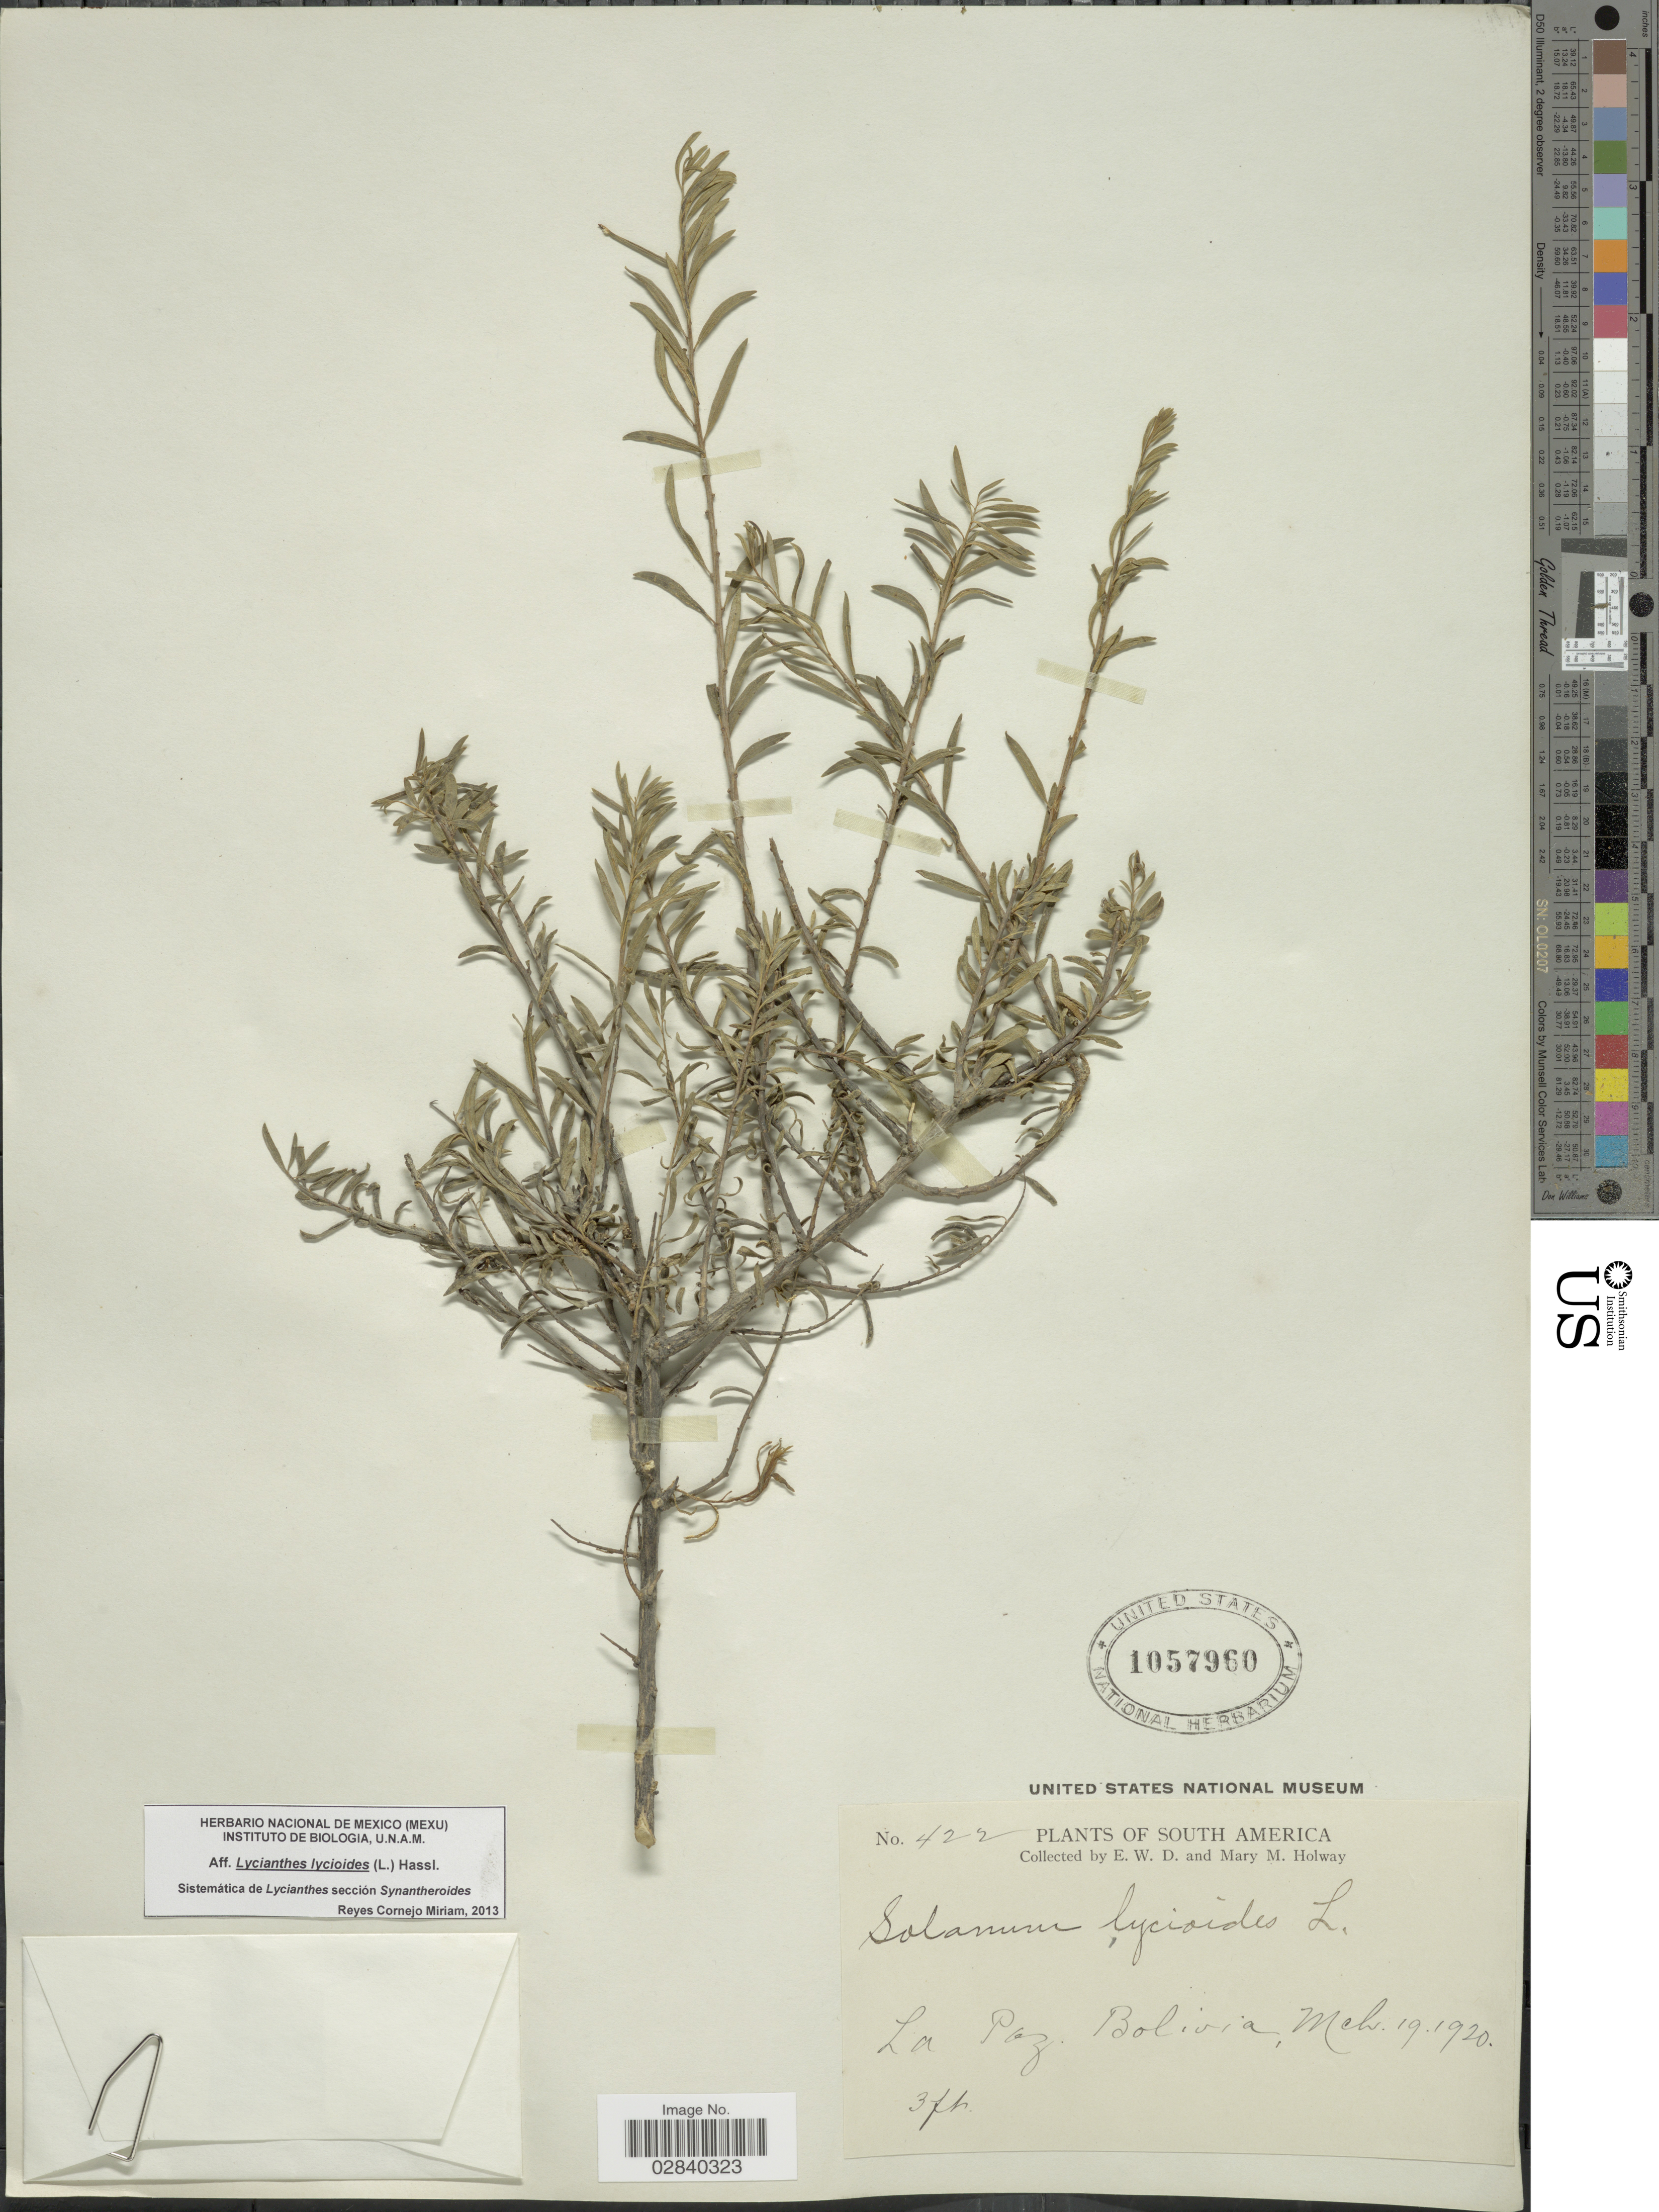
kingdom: Plantae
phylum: Tracheophyta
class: Magnoliopsida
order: Solanales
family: Solanaceae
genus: Lycianthes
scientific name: Lycianthes lycioides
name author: (L.) Hassl.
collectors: E. W. D. Holway & M. M. Holway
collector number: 422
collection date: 1920-03-19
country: Bolivia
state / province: La Paz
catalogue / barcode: US 1057960